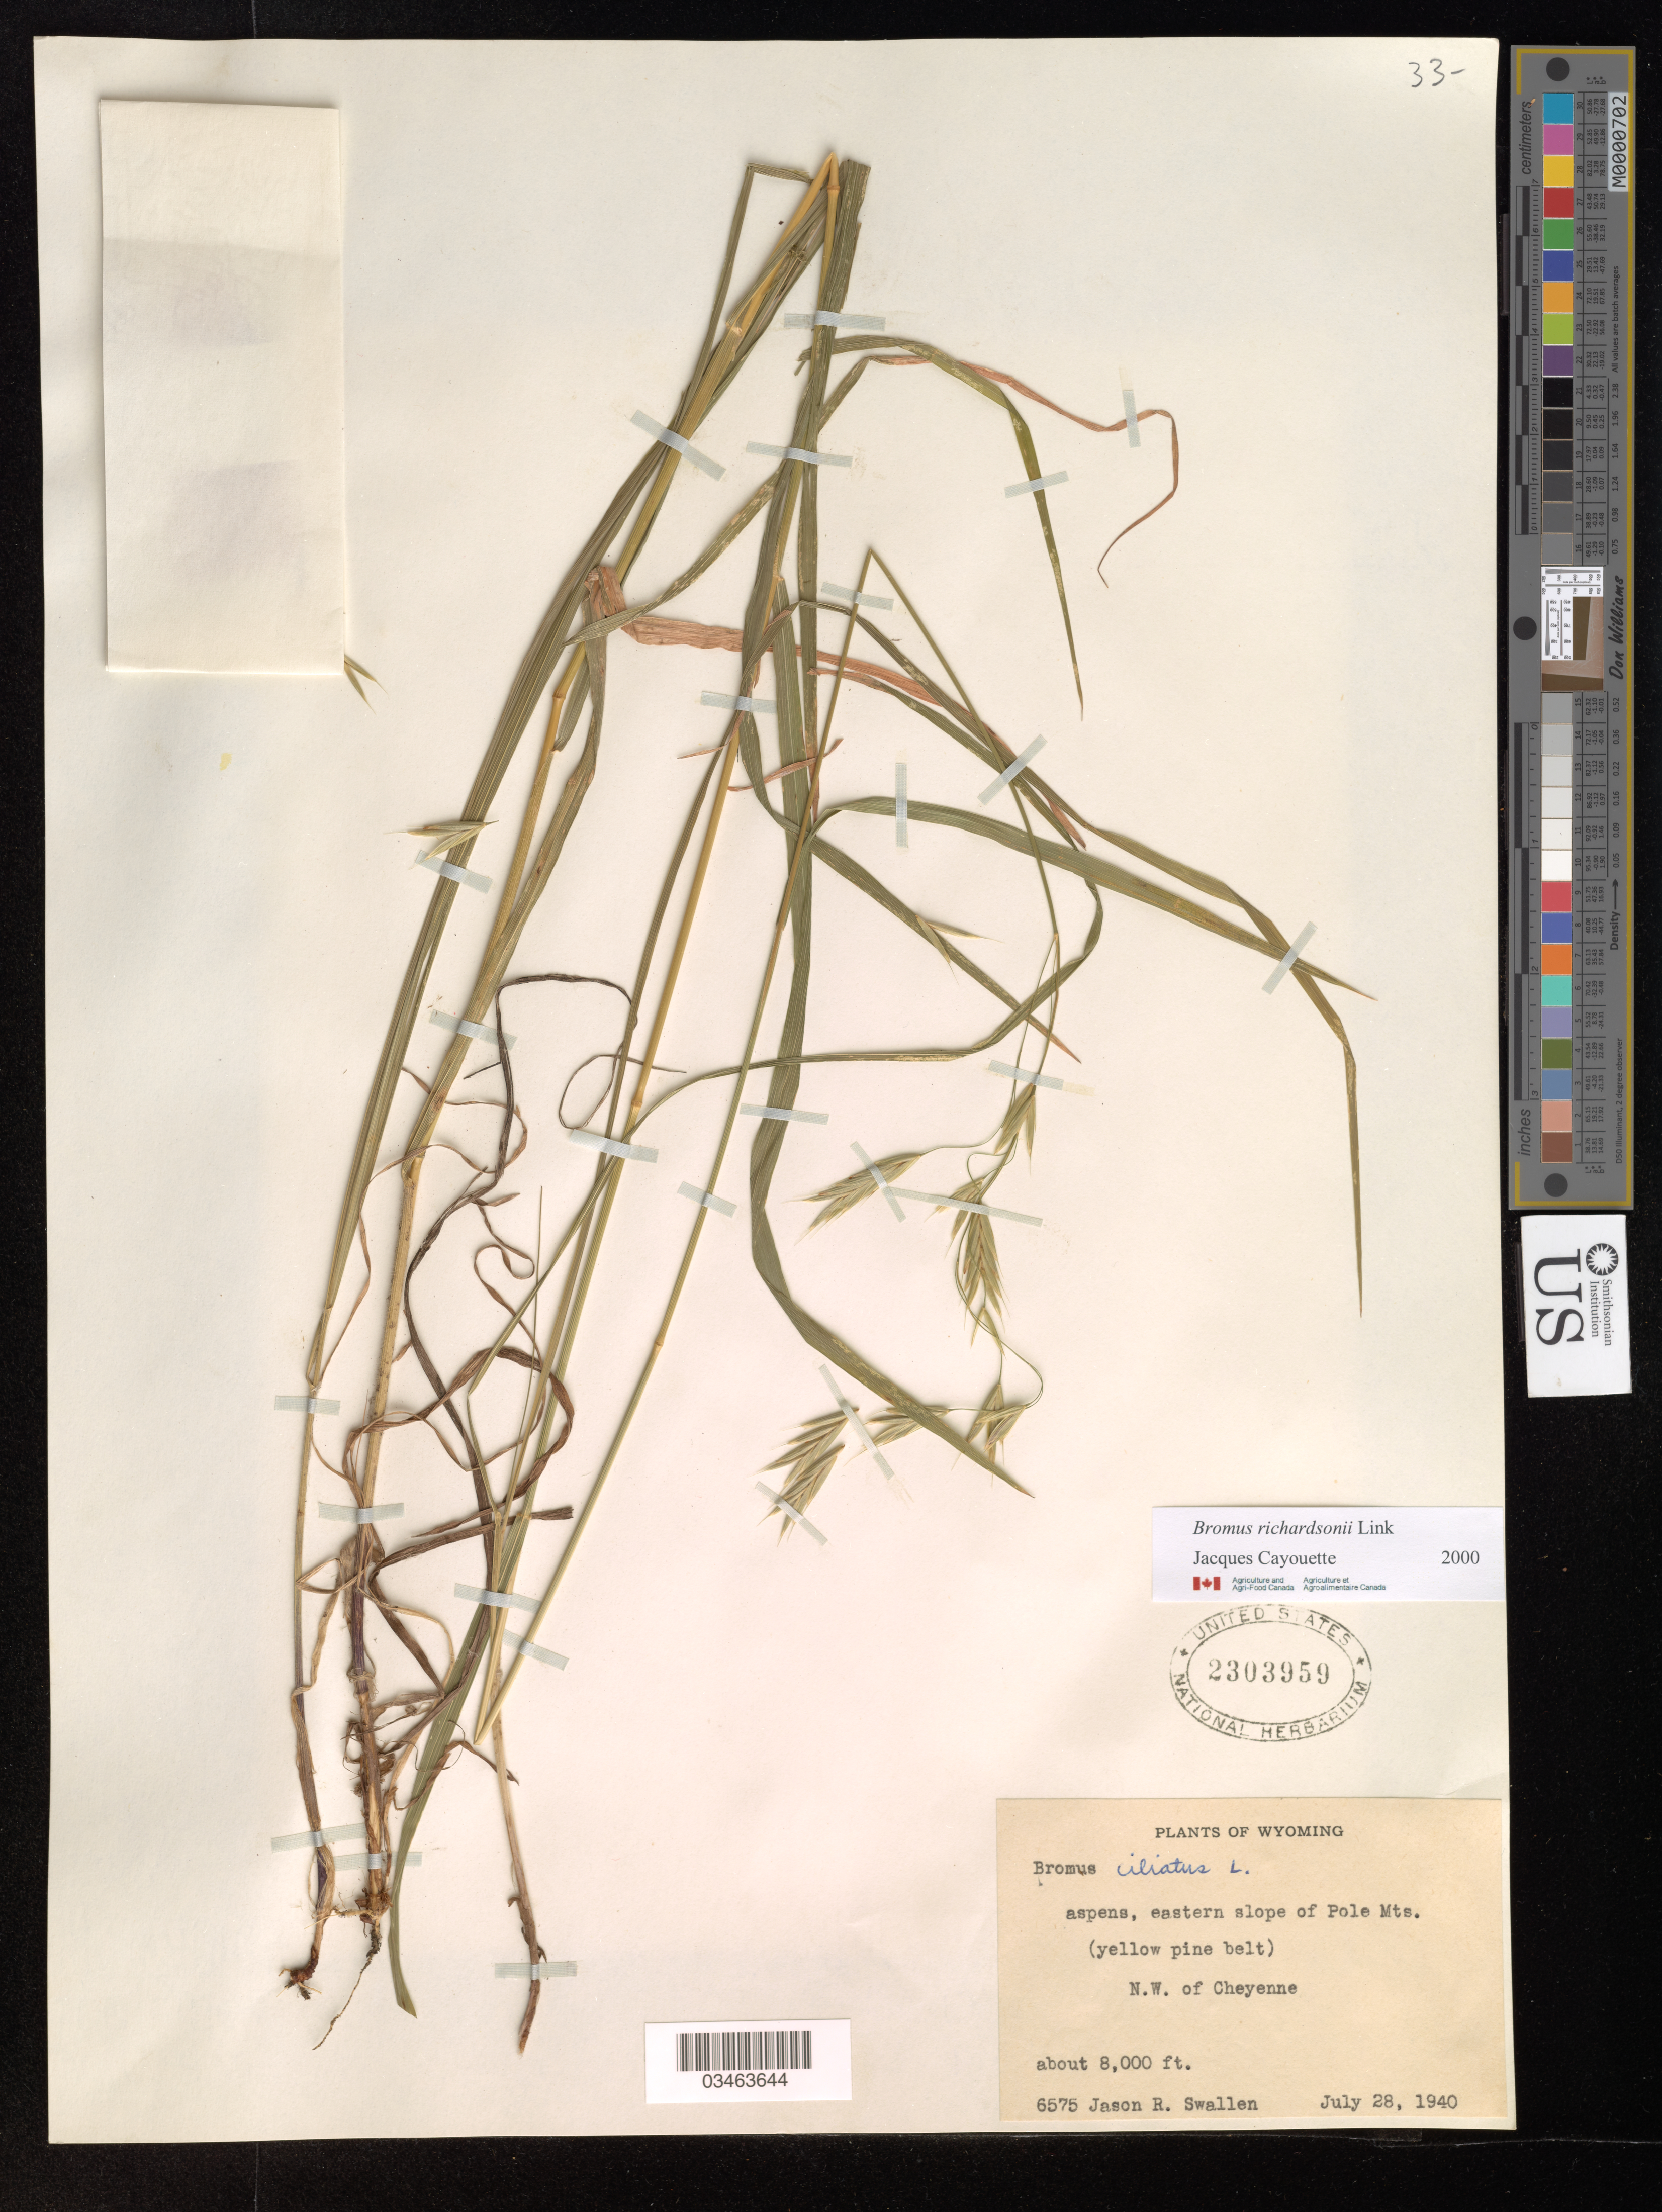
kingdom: Plantae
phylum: Tracheophyta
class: Liliopsida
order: Poales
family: Poaceae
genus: Bromus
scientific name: Bromus richardsonii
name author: Link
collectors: J. R. Swallen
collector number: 6575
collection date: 1940-07-28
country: United States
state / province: Wyoming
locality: N. W. of Cheyenne.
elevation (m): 2438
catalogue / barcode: US 2303959